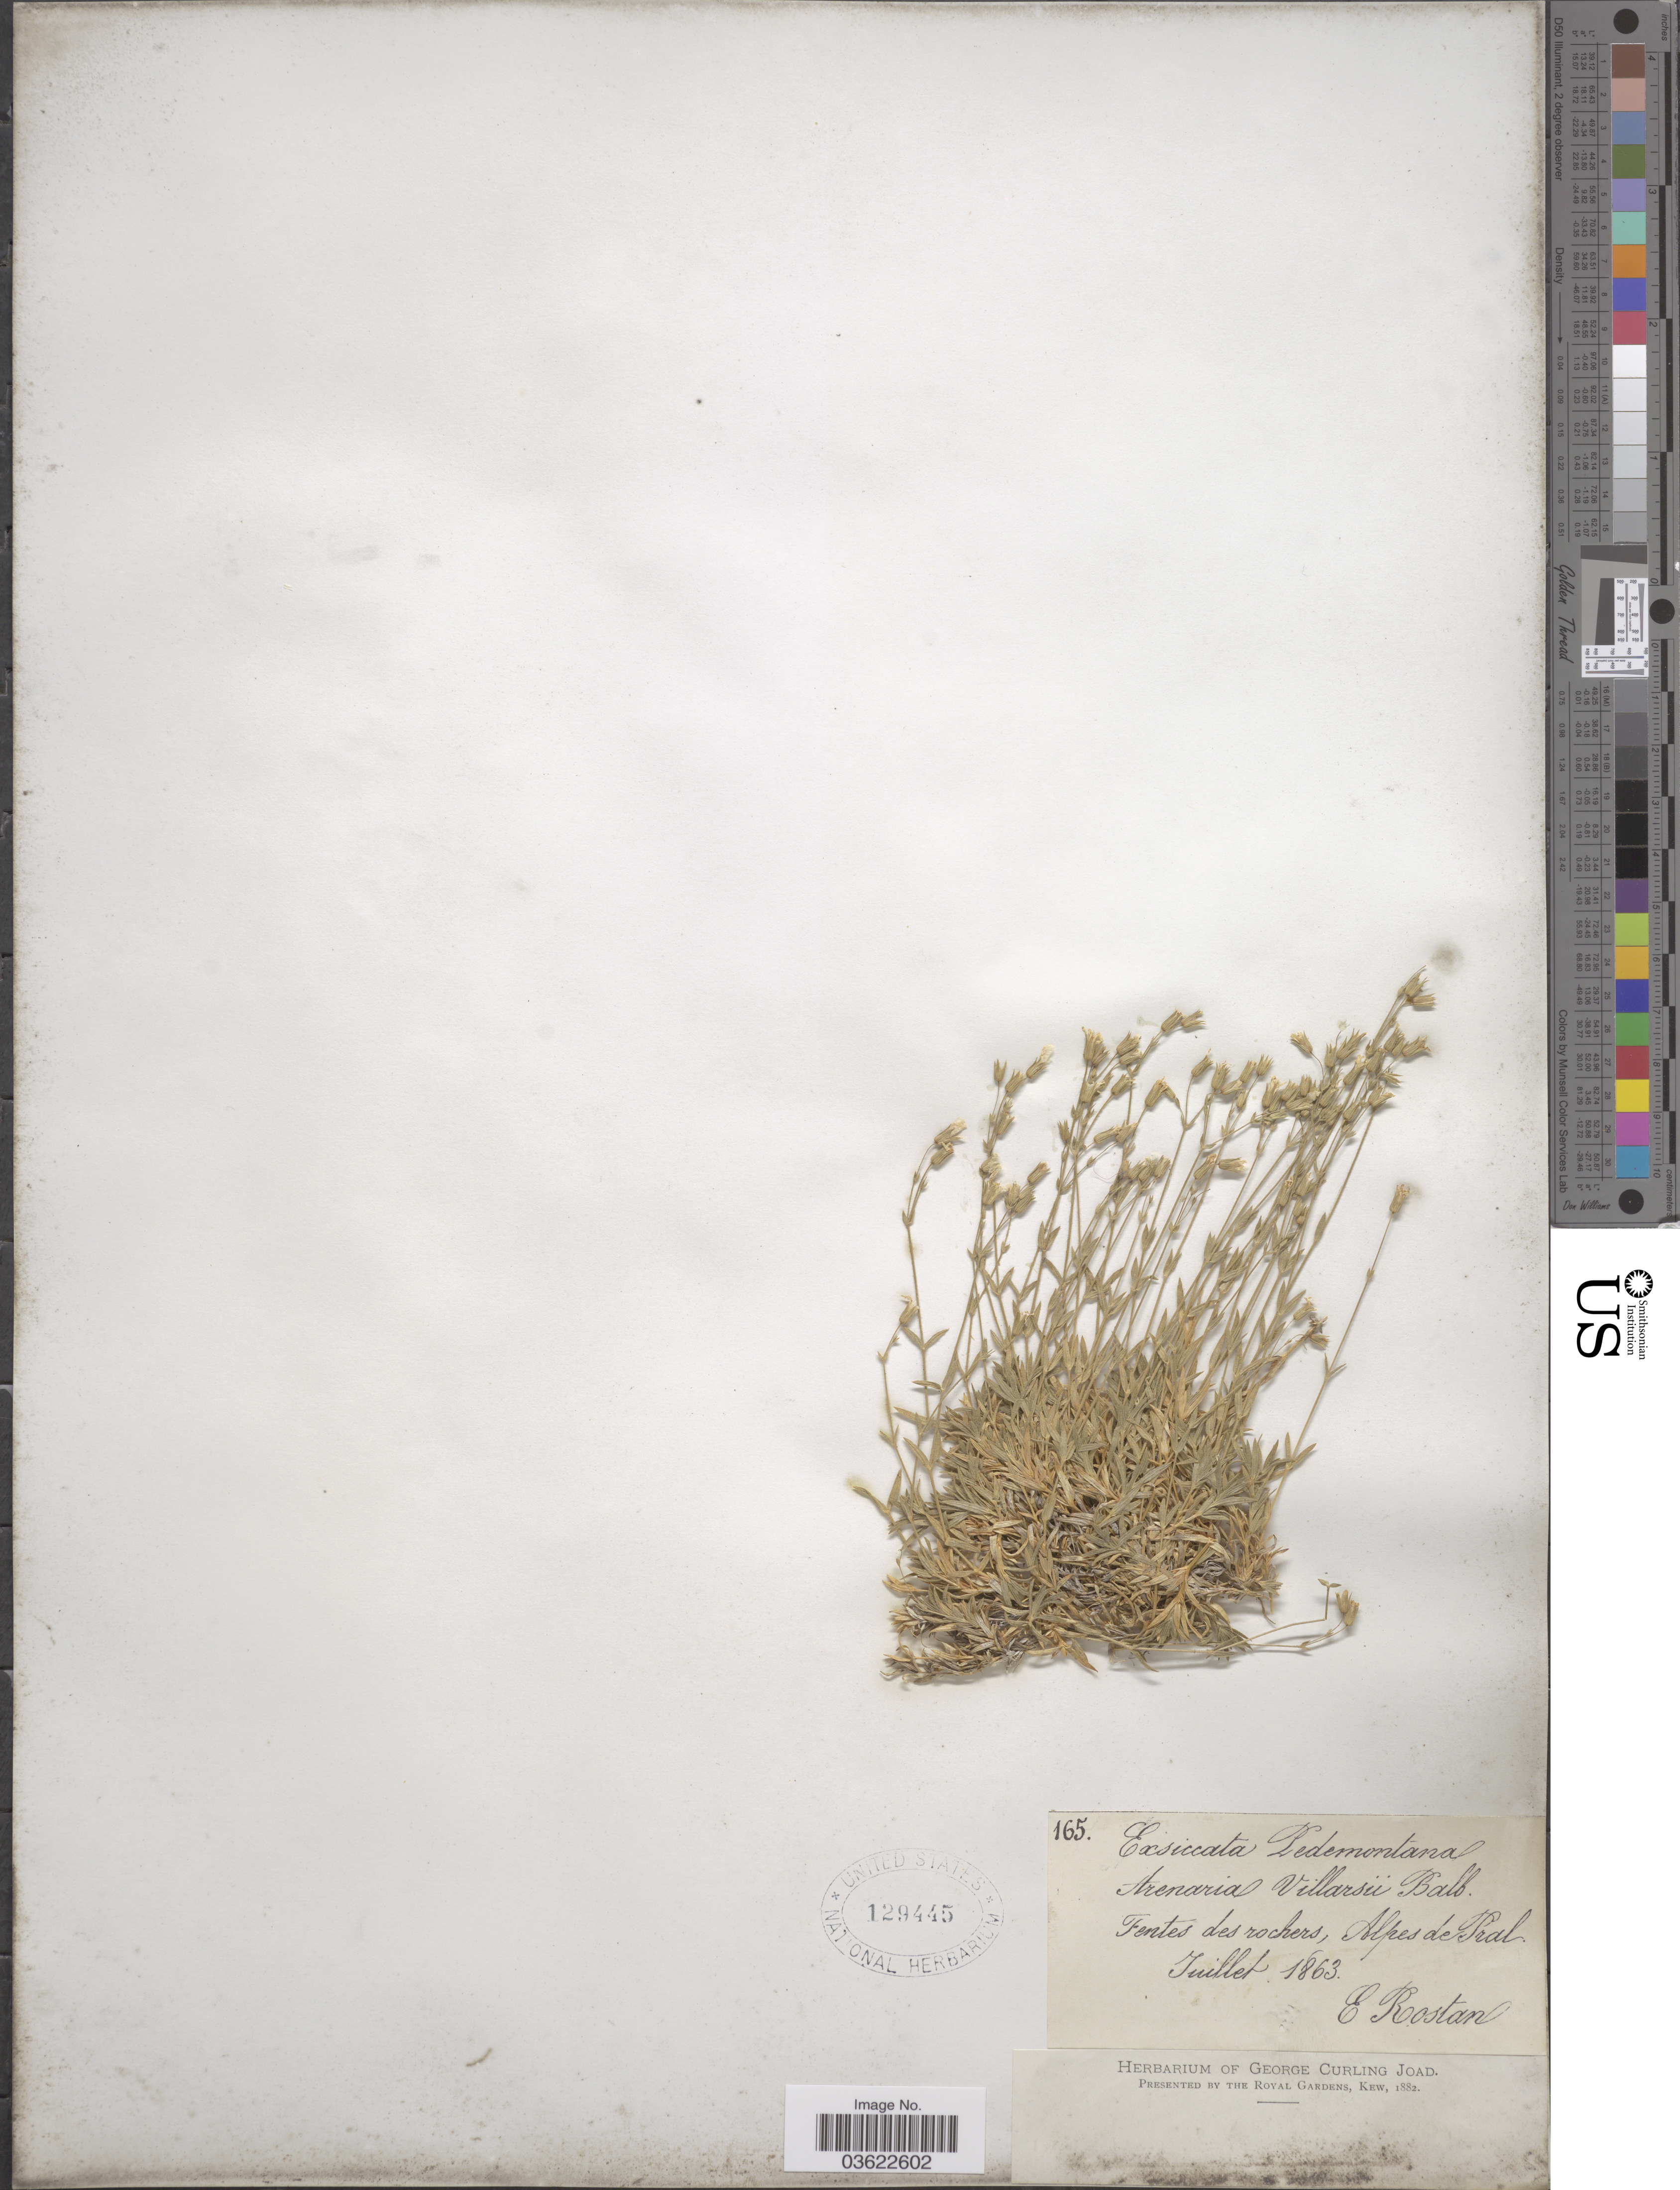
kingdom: Plantae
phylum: Tracheophyta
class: Magnoliopsida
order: Caryophyllales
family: Caryophyllaceae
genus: Arenaria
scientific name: Arenaria villarsii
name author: Balb.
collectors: E. Rostan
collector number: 165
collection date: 1863-07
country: Italy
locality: Pedemontana. Fentes des rochers, Alpes de Pral.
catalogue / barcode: US 129445